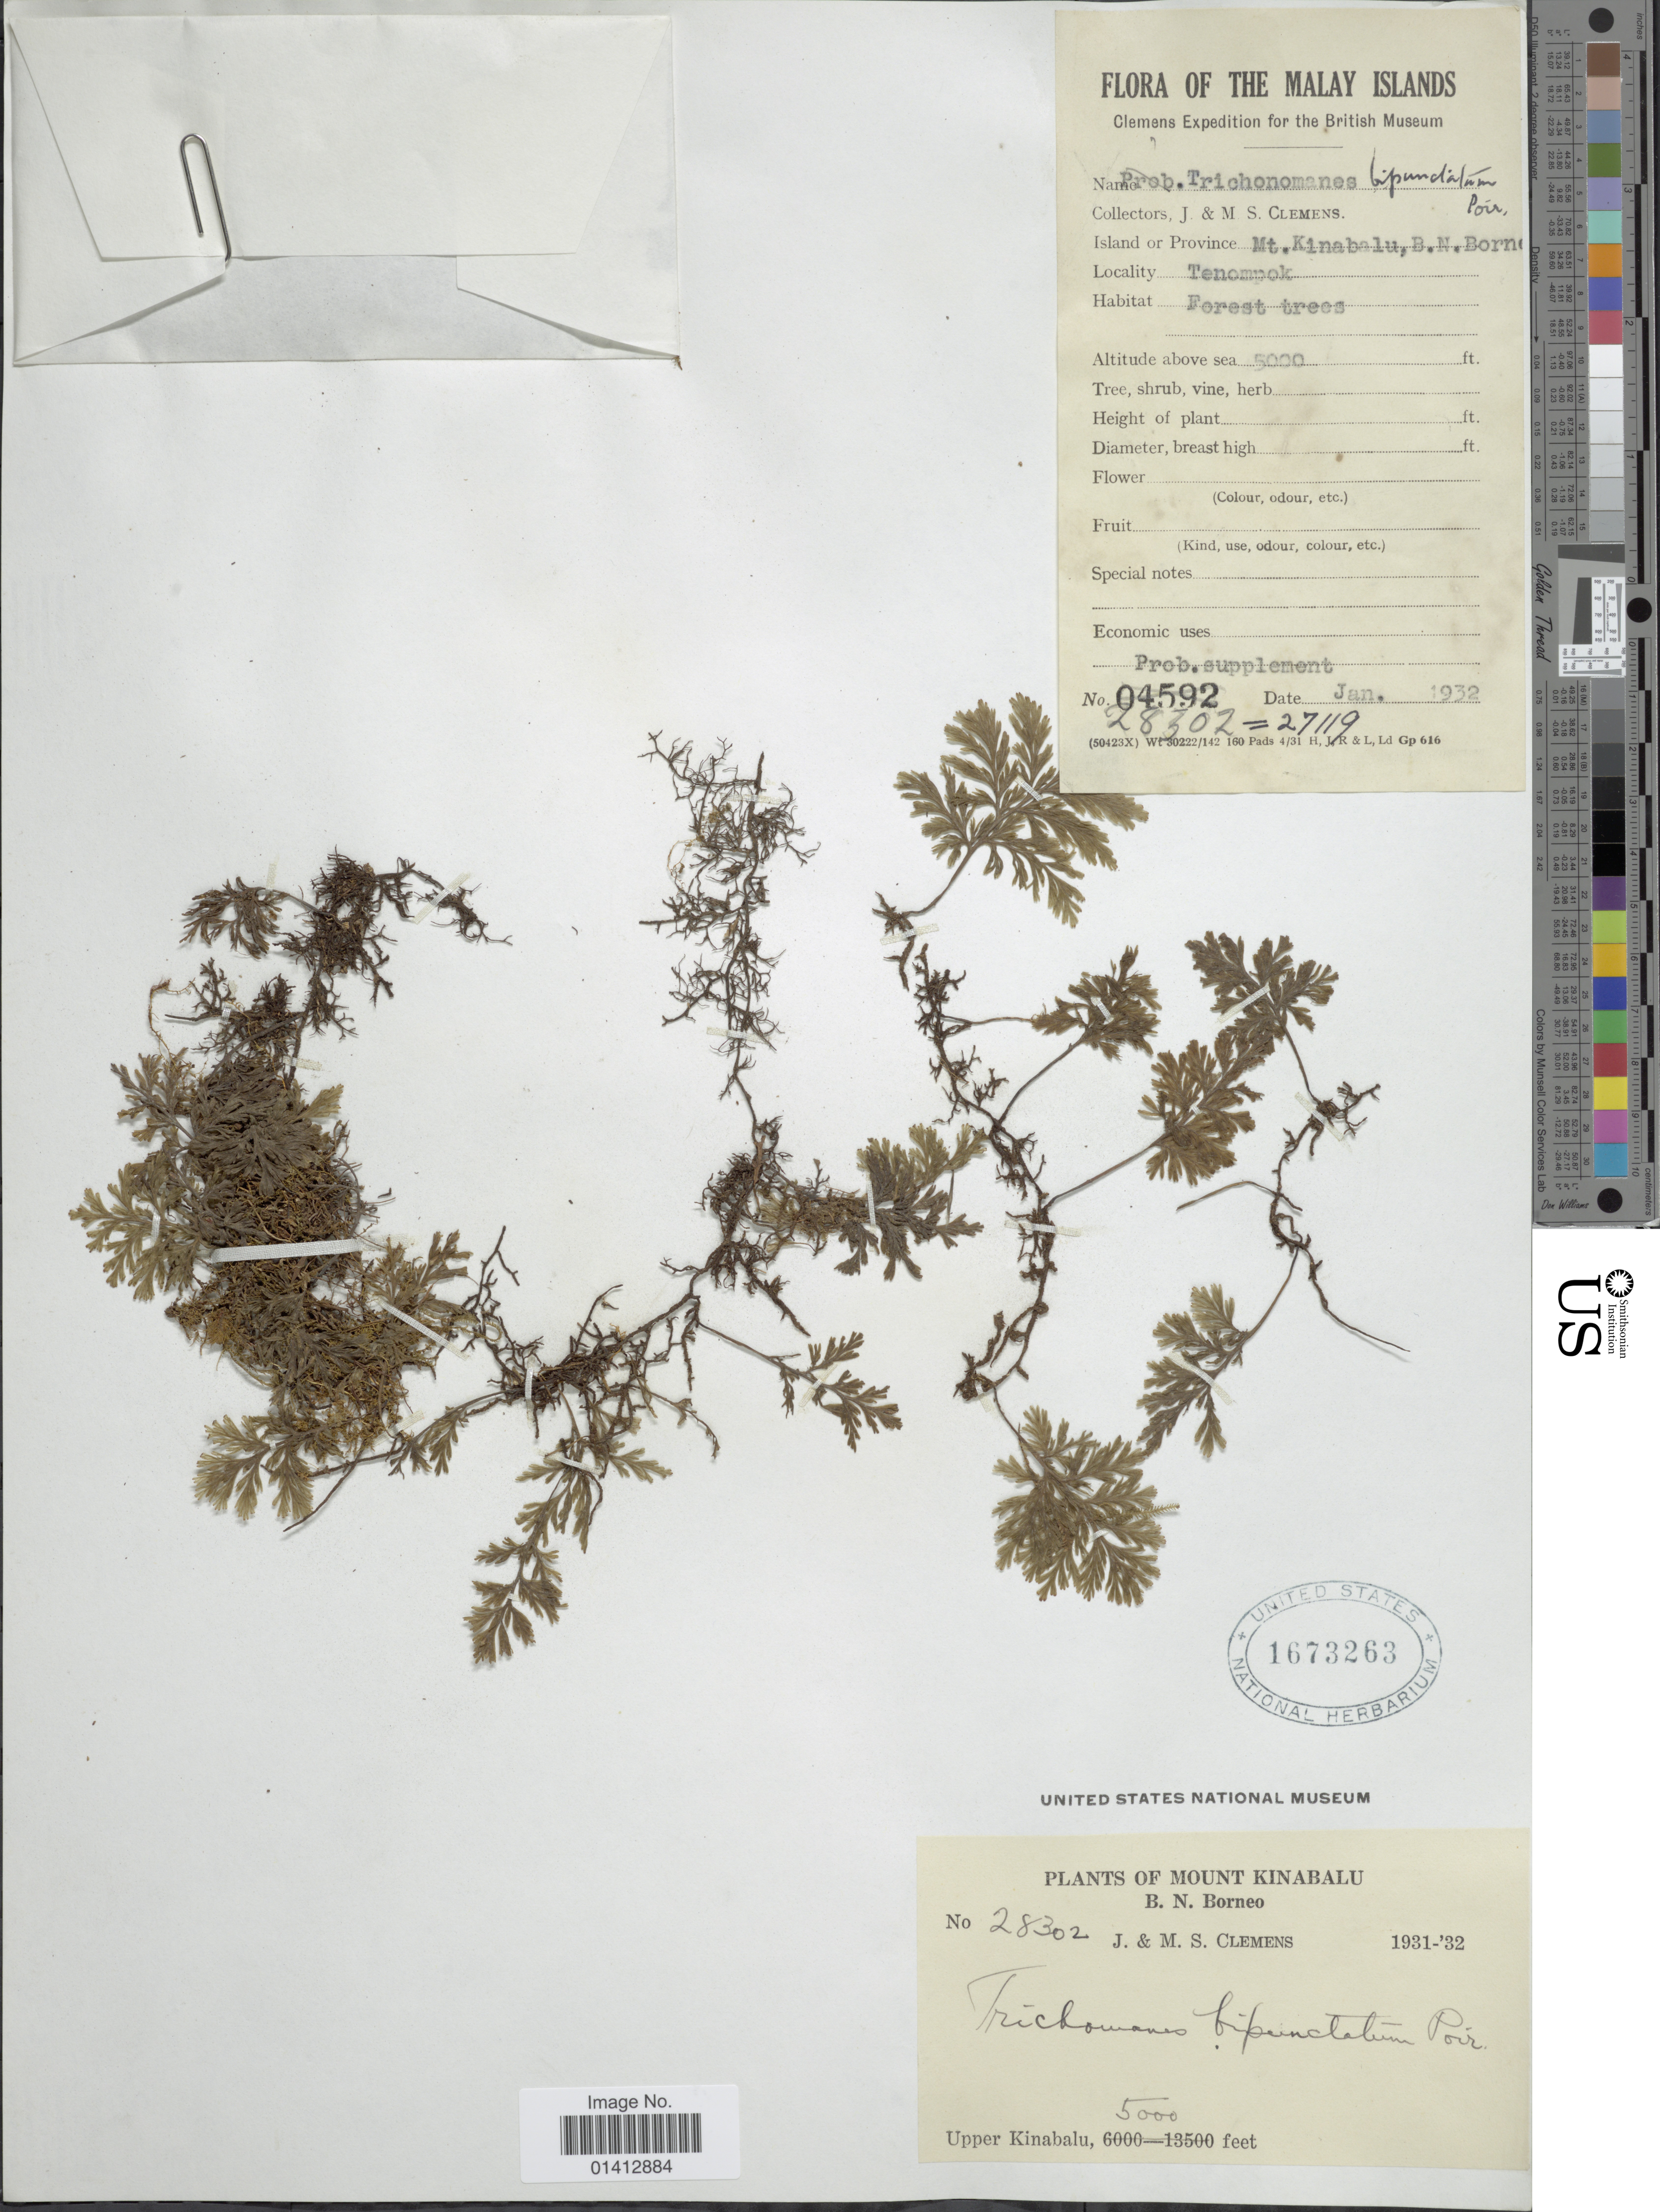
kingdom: Plantae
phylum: Tracheophyta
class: Polypodiopsida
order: Hymenophyllales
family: Hymenophyllaceae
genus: Crepidomanes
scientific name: Crepidomanes bipunctatum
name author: (Poir.) Copel.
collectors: J. Clemens & M. S. Clemens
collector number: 28302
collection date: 1932-01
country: Malaysia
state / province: Sabah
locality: Mt Kinabalu, B.N. Borneo, Tenompok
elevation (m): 1524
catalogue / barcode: US 1673263